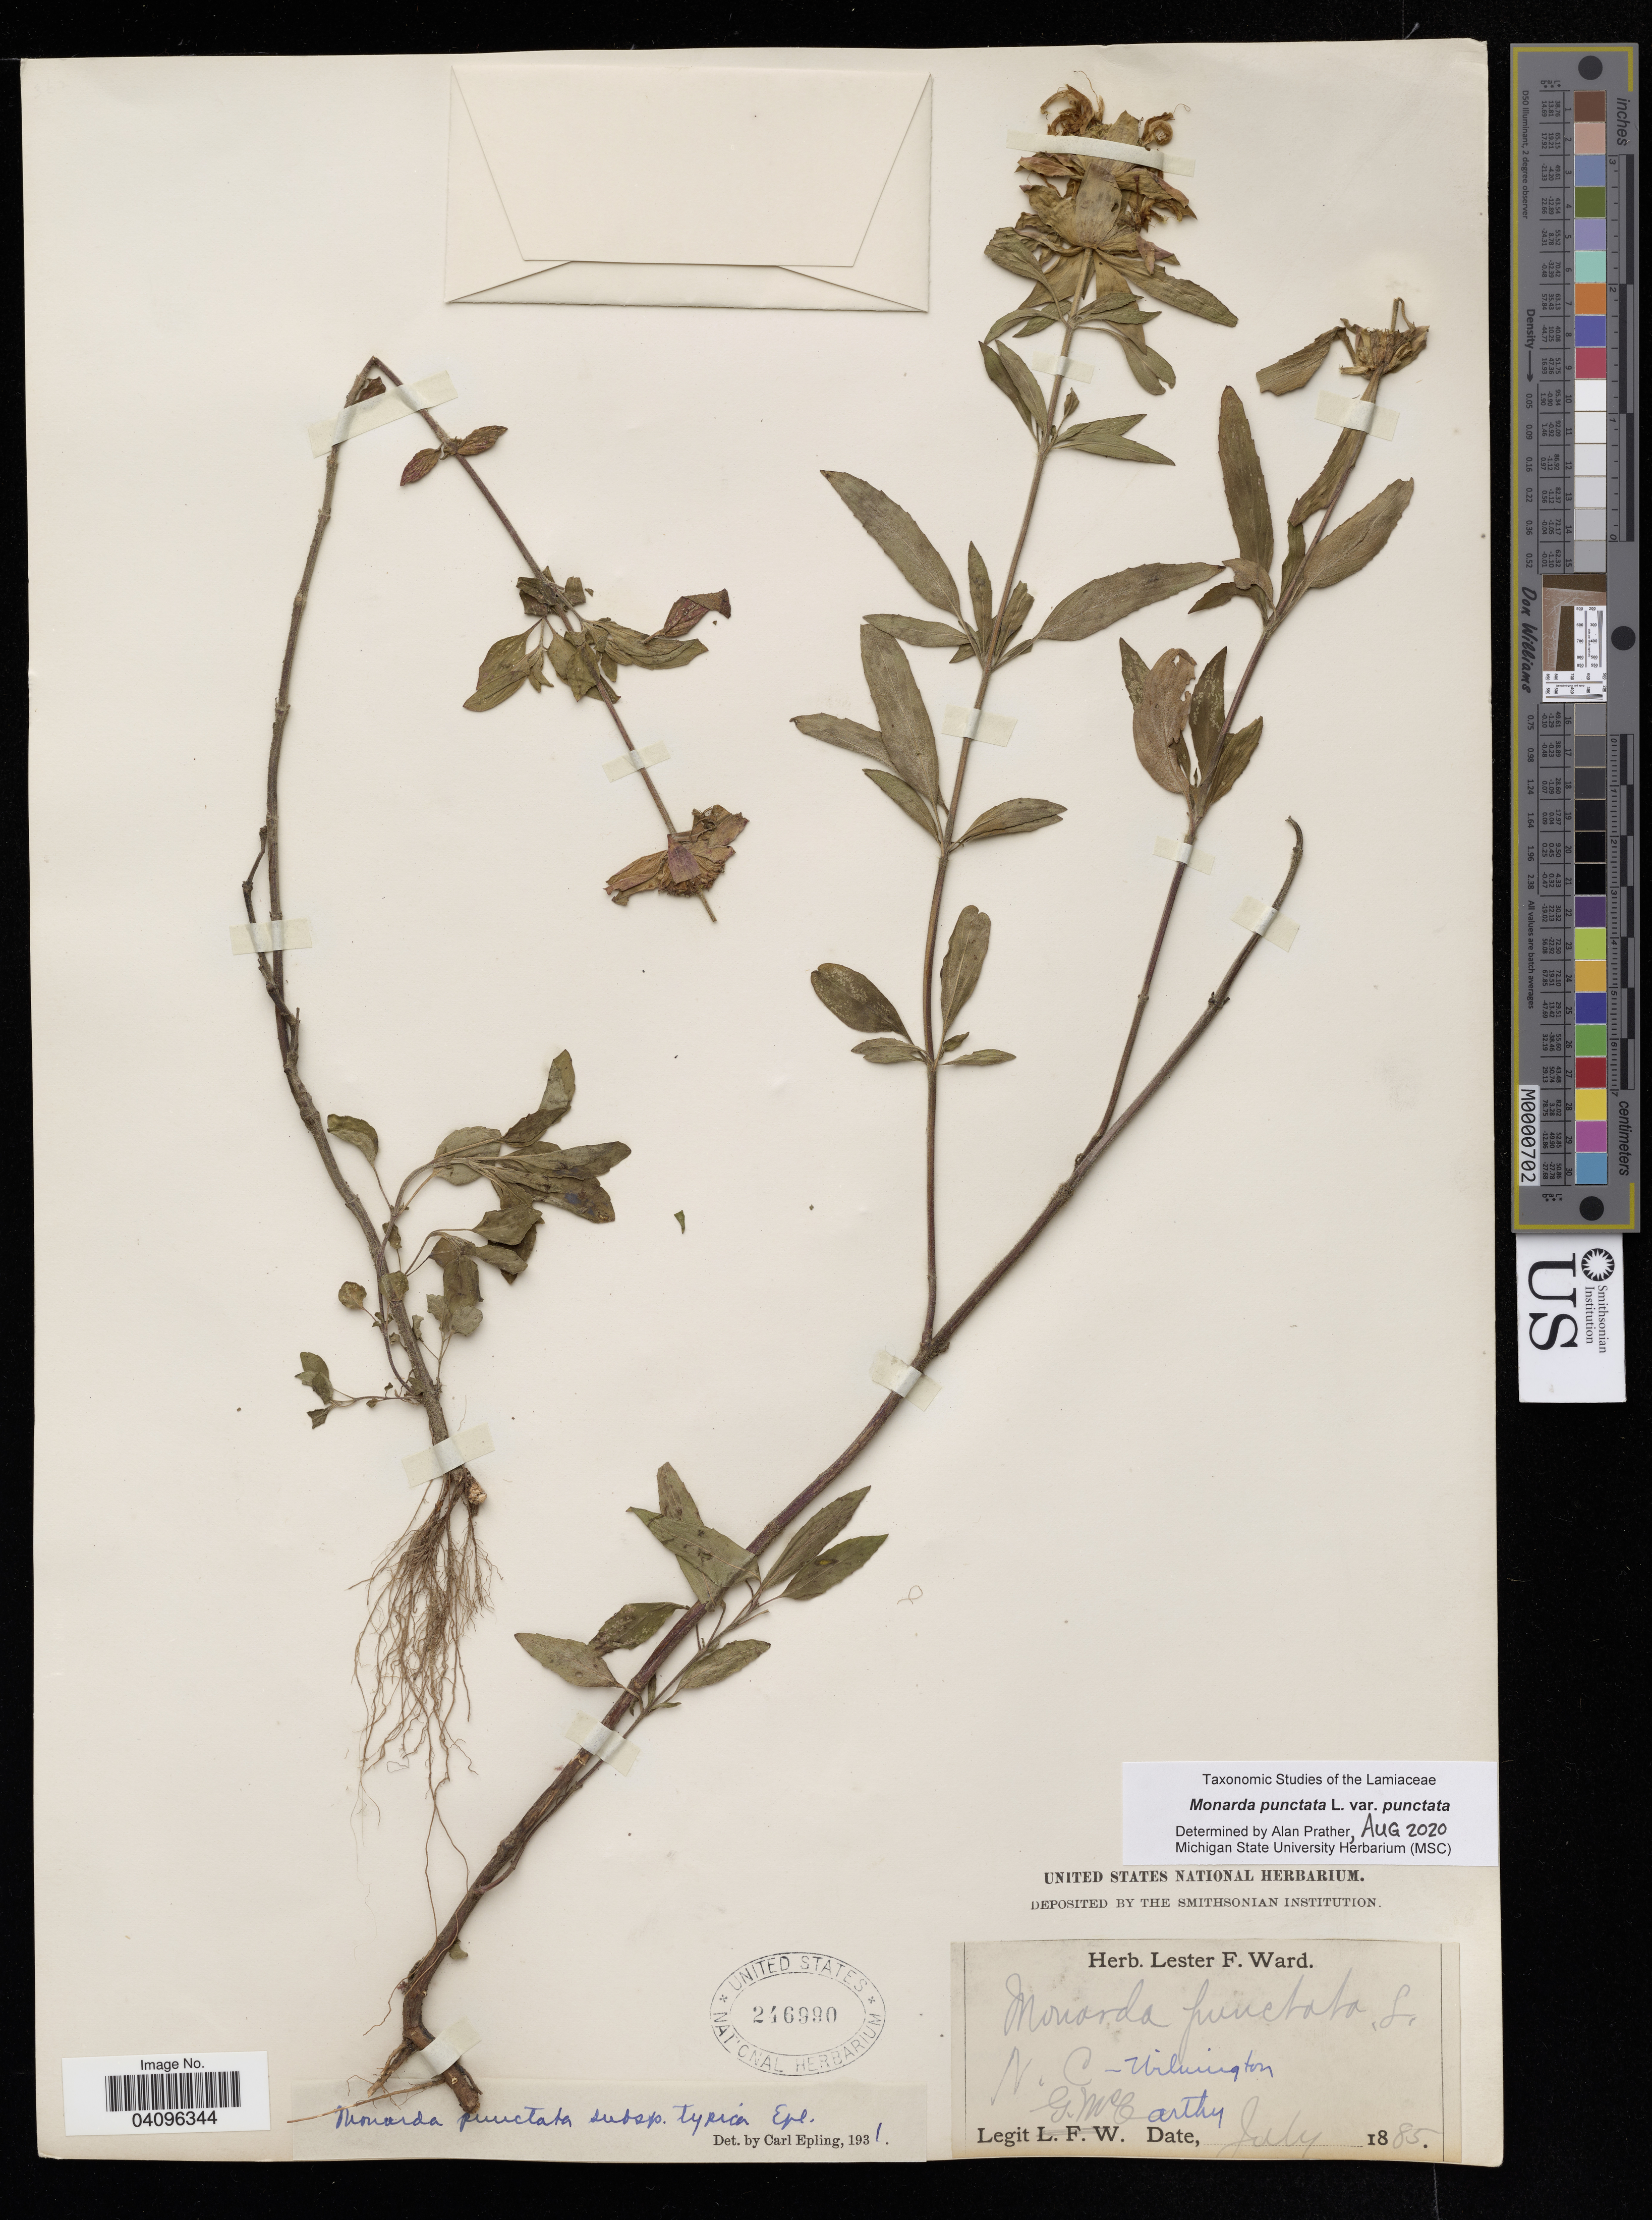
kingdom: Plantae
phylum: Tracheophyta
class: Magnoliopsida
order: Lamiales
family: Lamiaceae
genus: Monarda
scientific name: Monarda punctata var. punctata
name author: L.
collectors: L. F. Ward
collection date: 1885-07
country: United States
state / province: North Carolina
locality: Wilmington.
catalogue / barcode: US 26990